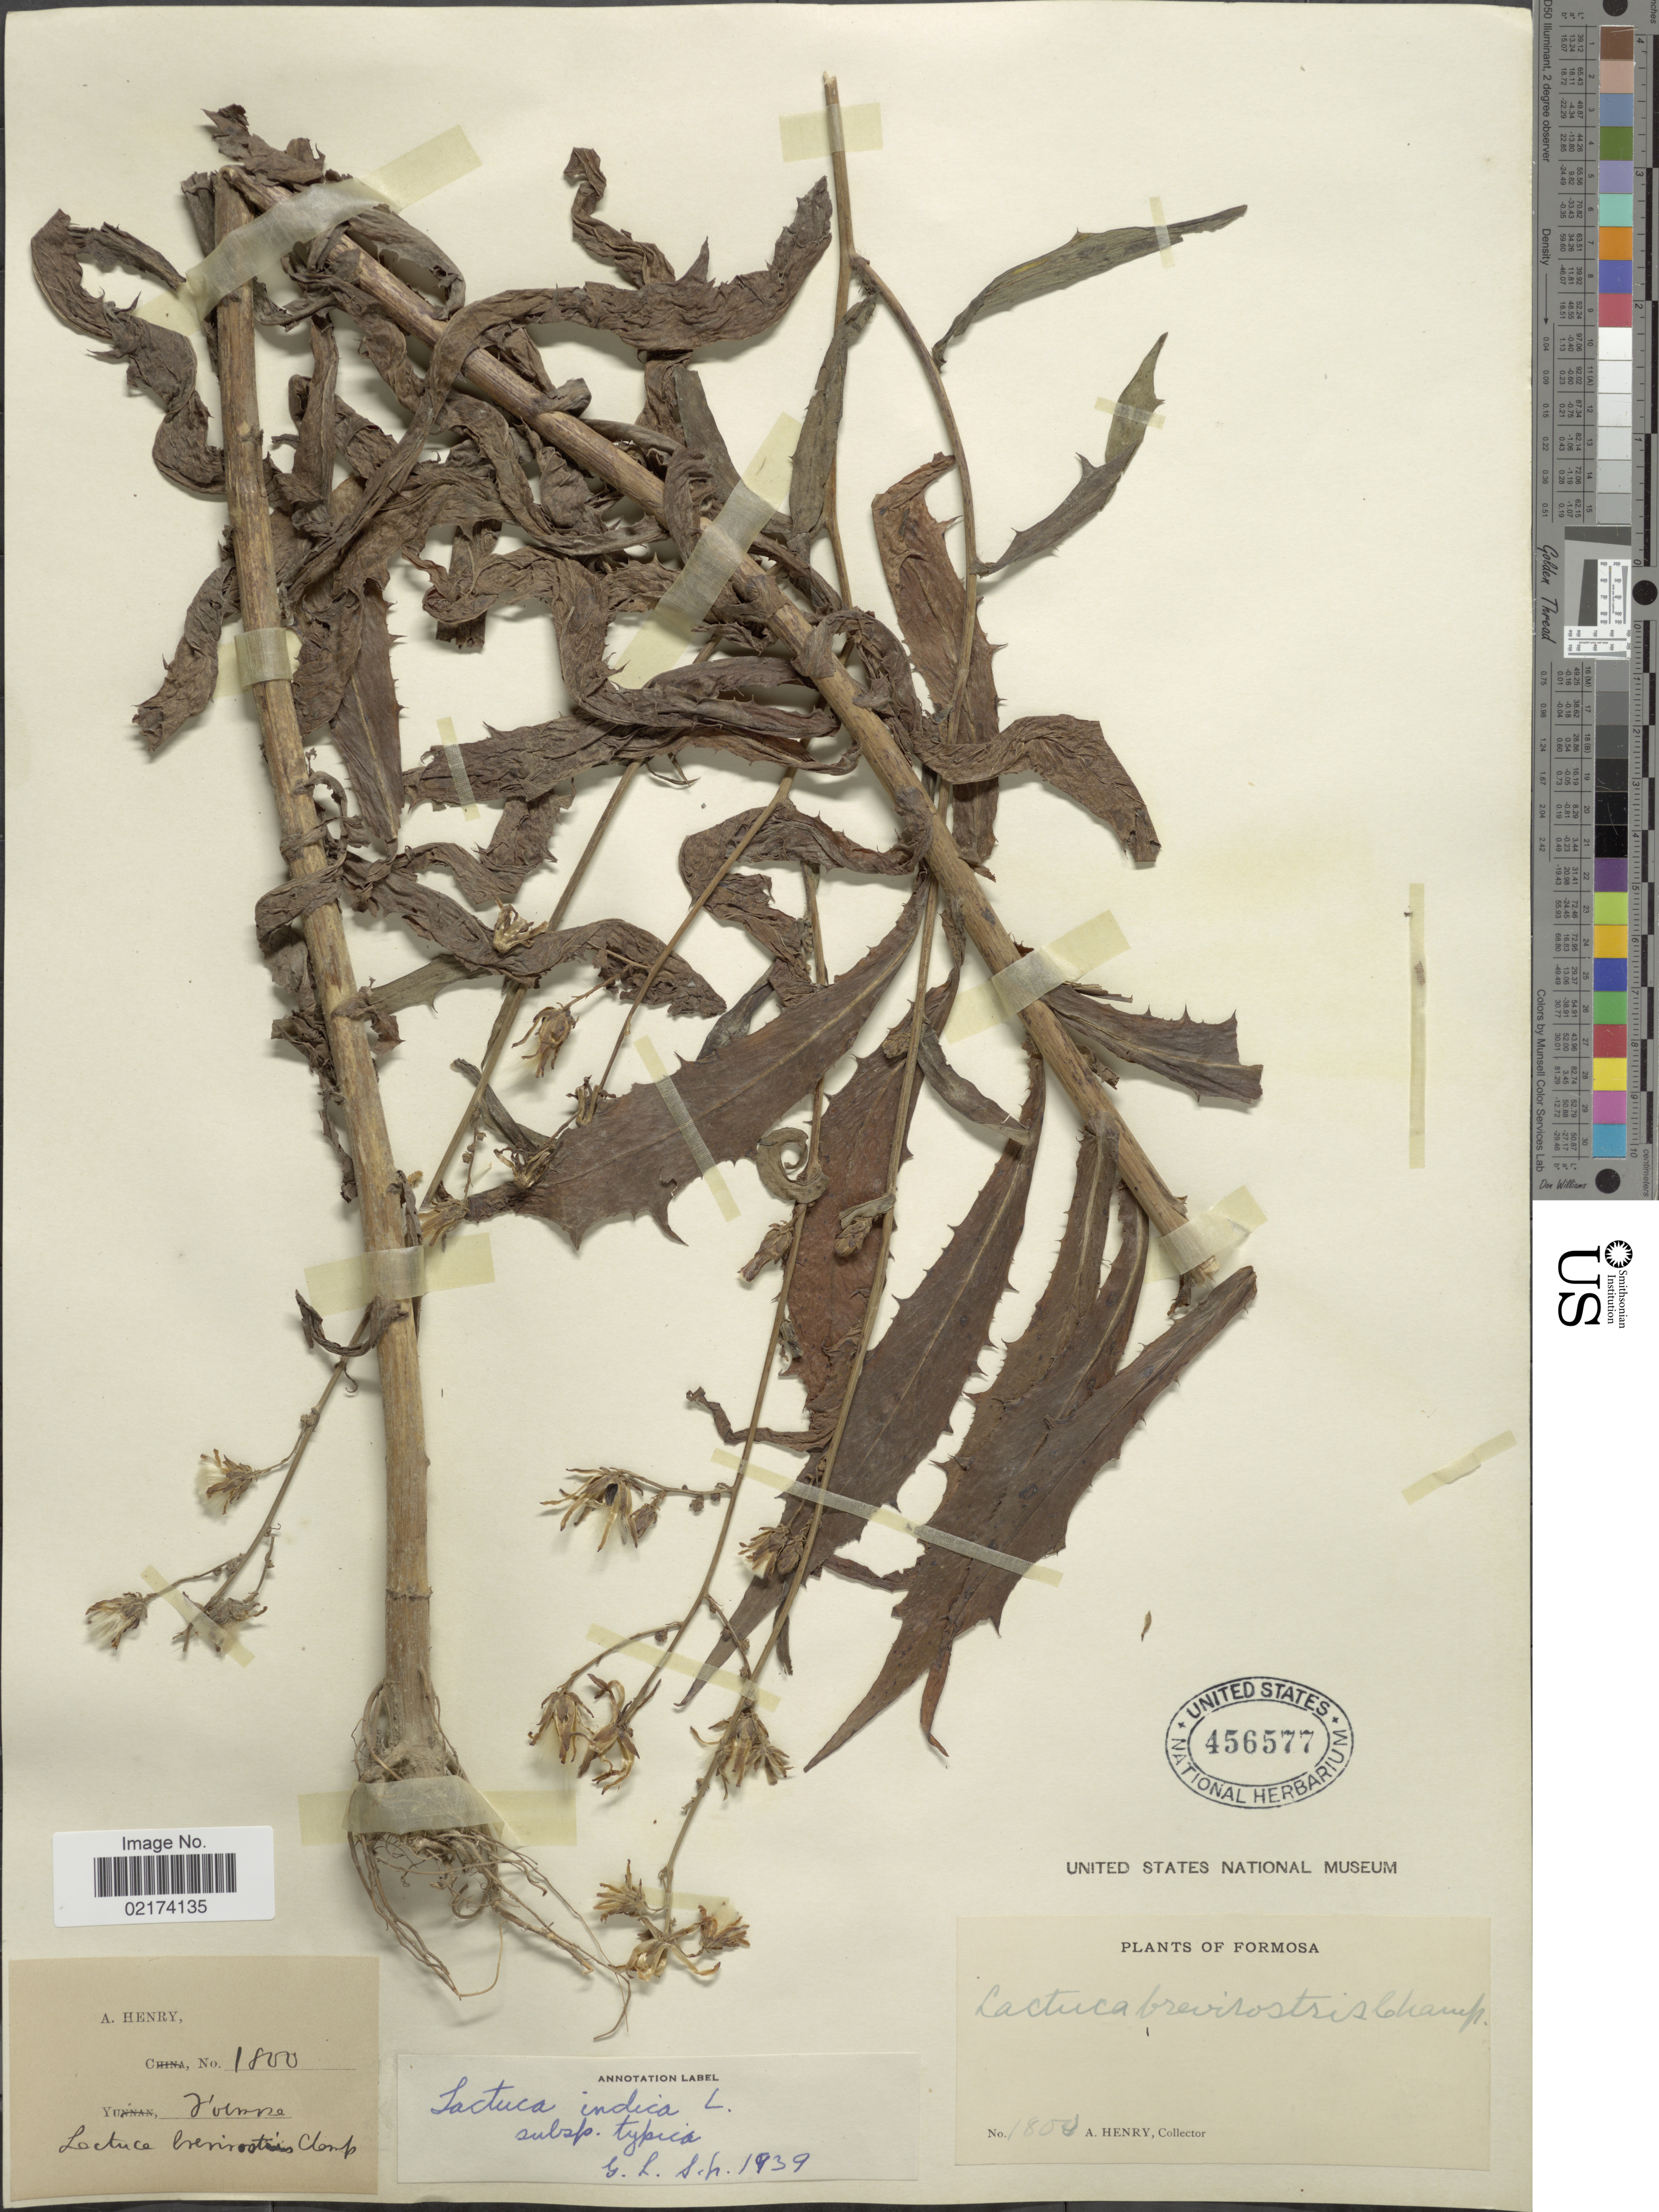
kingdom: Plantae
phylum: Tracheophyta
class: Magnoliopsida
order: Asterales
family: Asteraceae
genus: Lactuca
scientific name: Lactuca indica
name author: L.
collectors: A. Henry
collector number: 1800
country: Taiwan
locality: Formosa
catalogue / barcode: US 456577